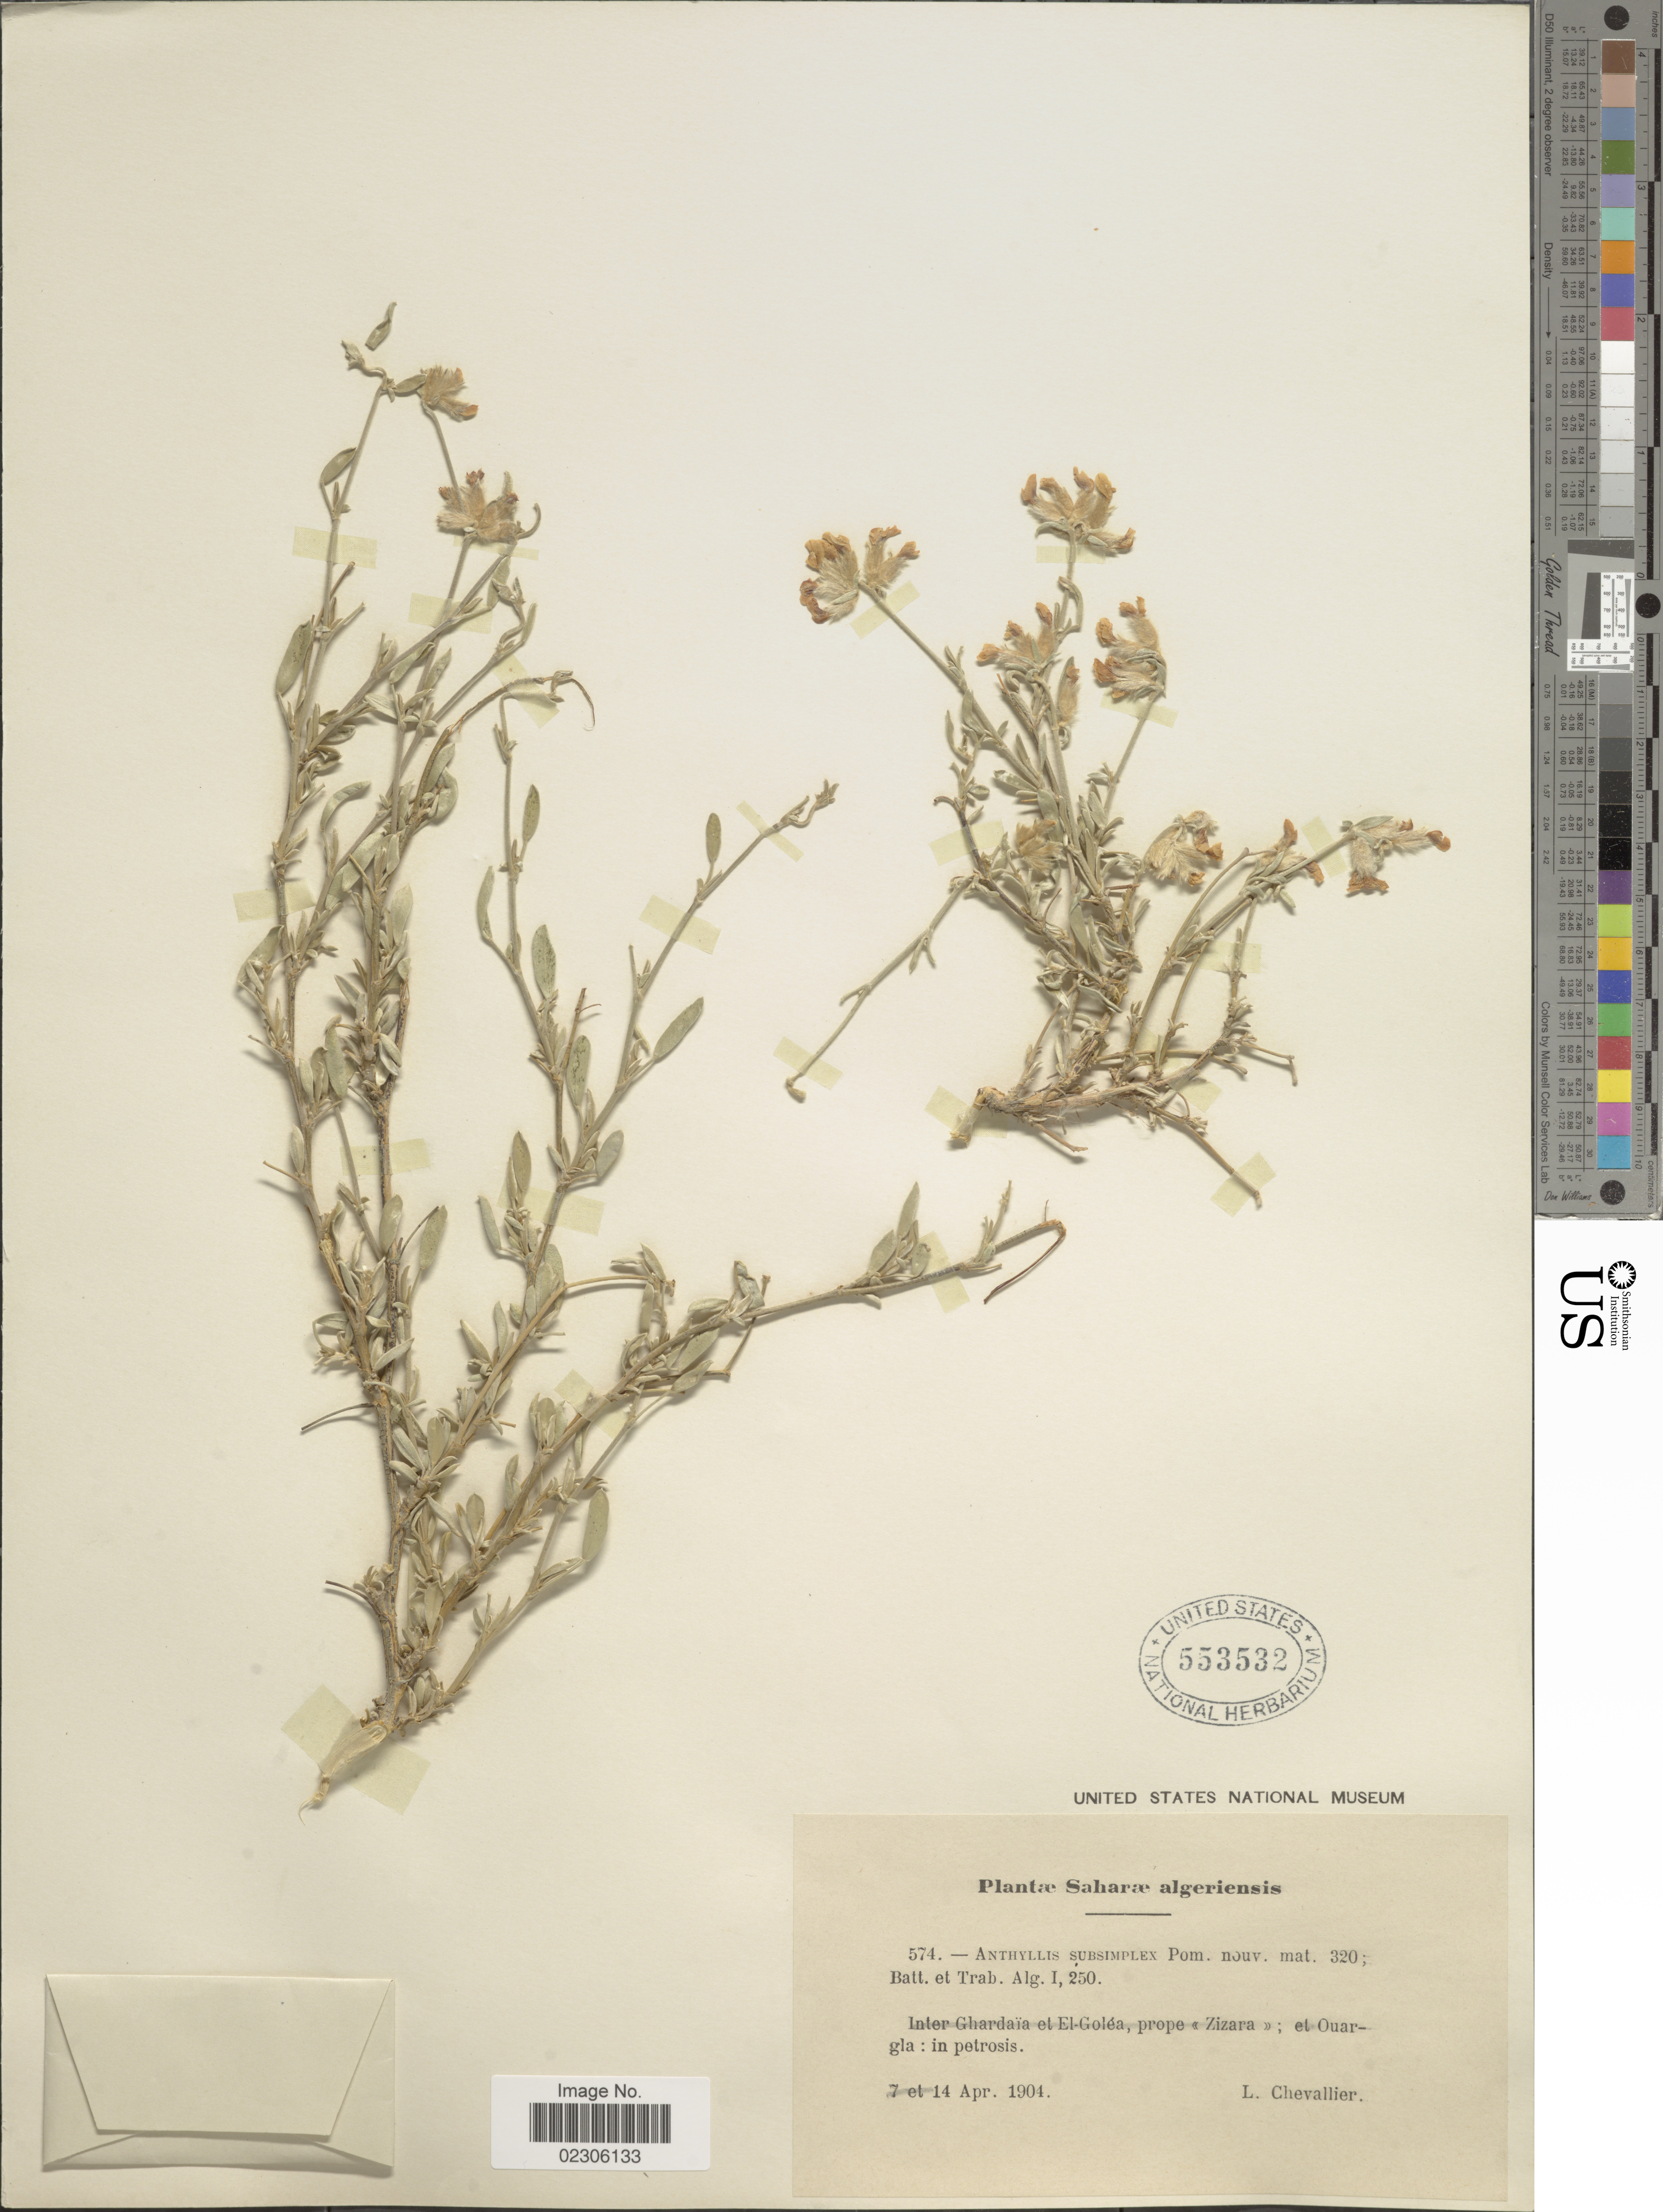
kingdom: Plantae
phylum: Tracheophyta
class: Magnoliopsida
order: Fabales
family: Fabaceae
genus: Anthyllis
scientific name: Anthyllis subsimplex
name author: Pomel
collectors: L. Chevalier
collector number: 574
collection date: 1904-04-14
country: Algeria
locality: Saharae Algeriensis, Et ouargla, in petrosis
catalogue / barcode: US 553532